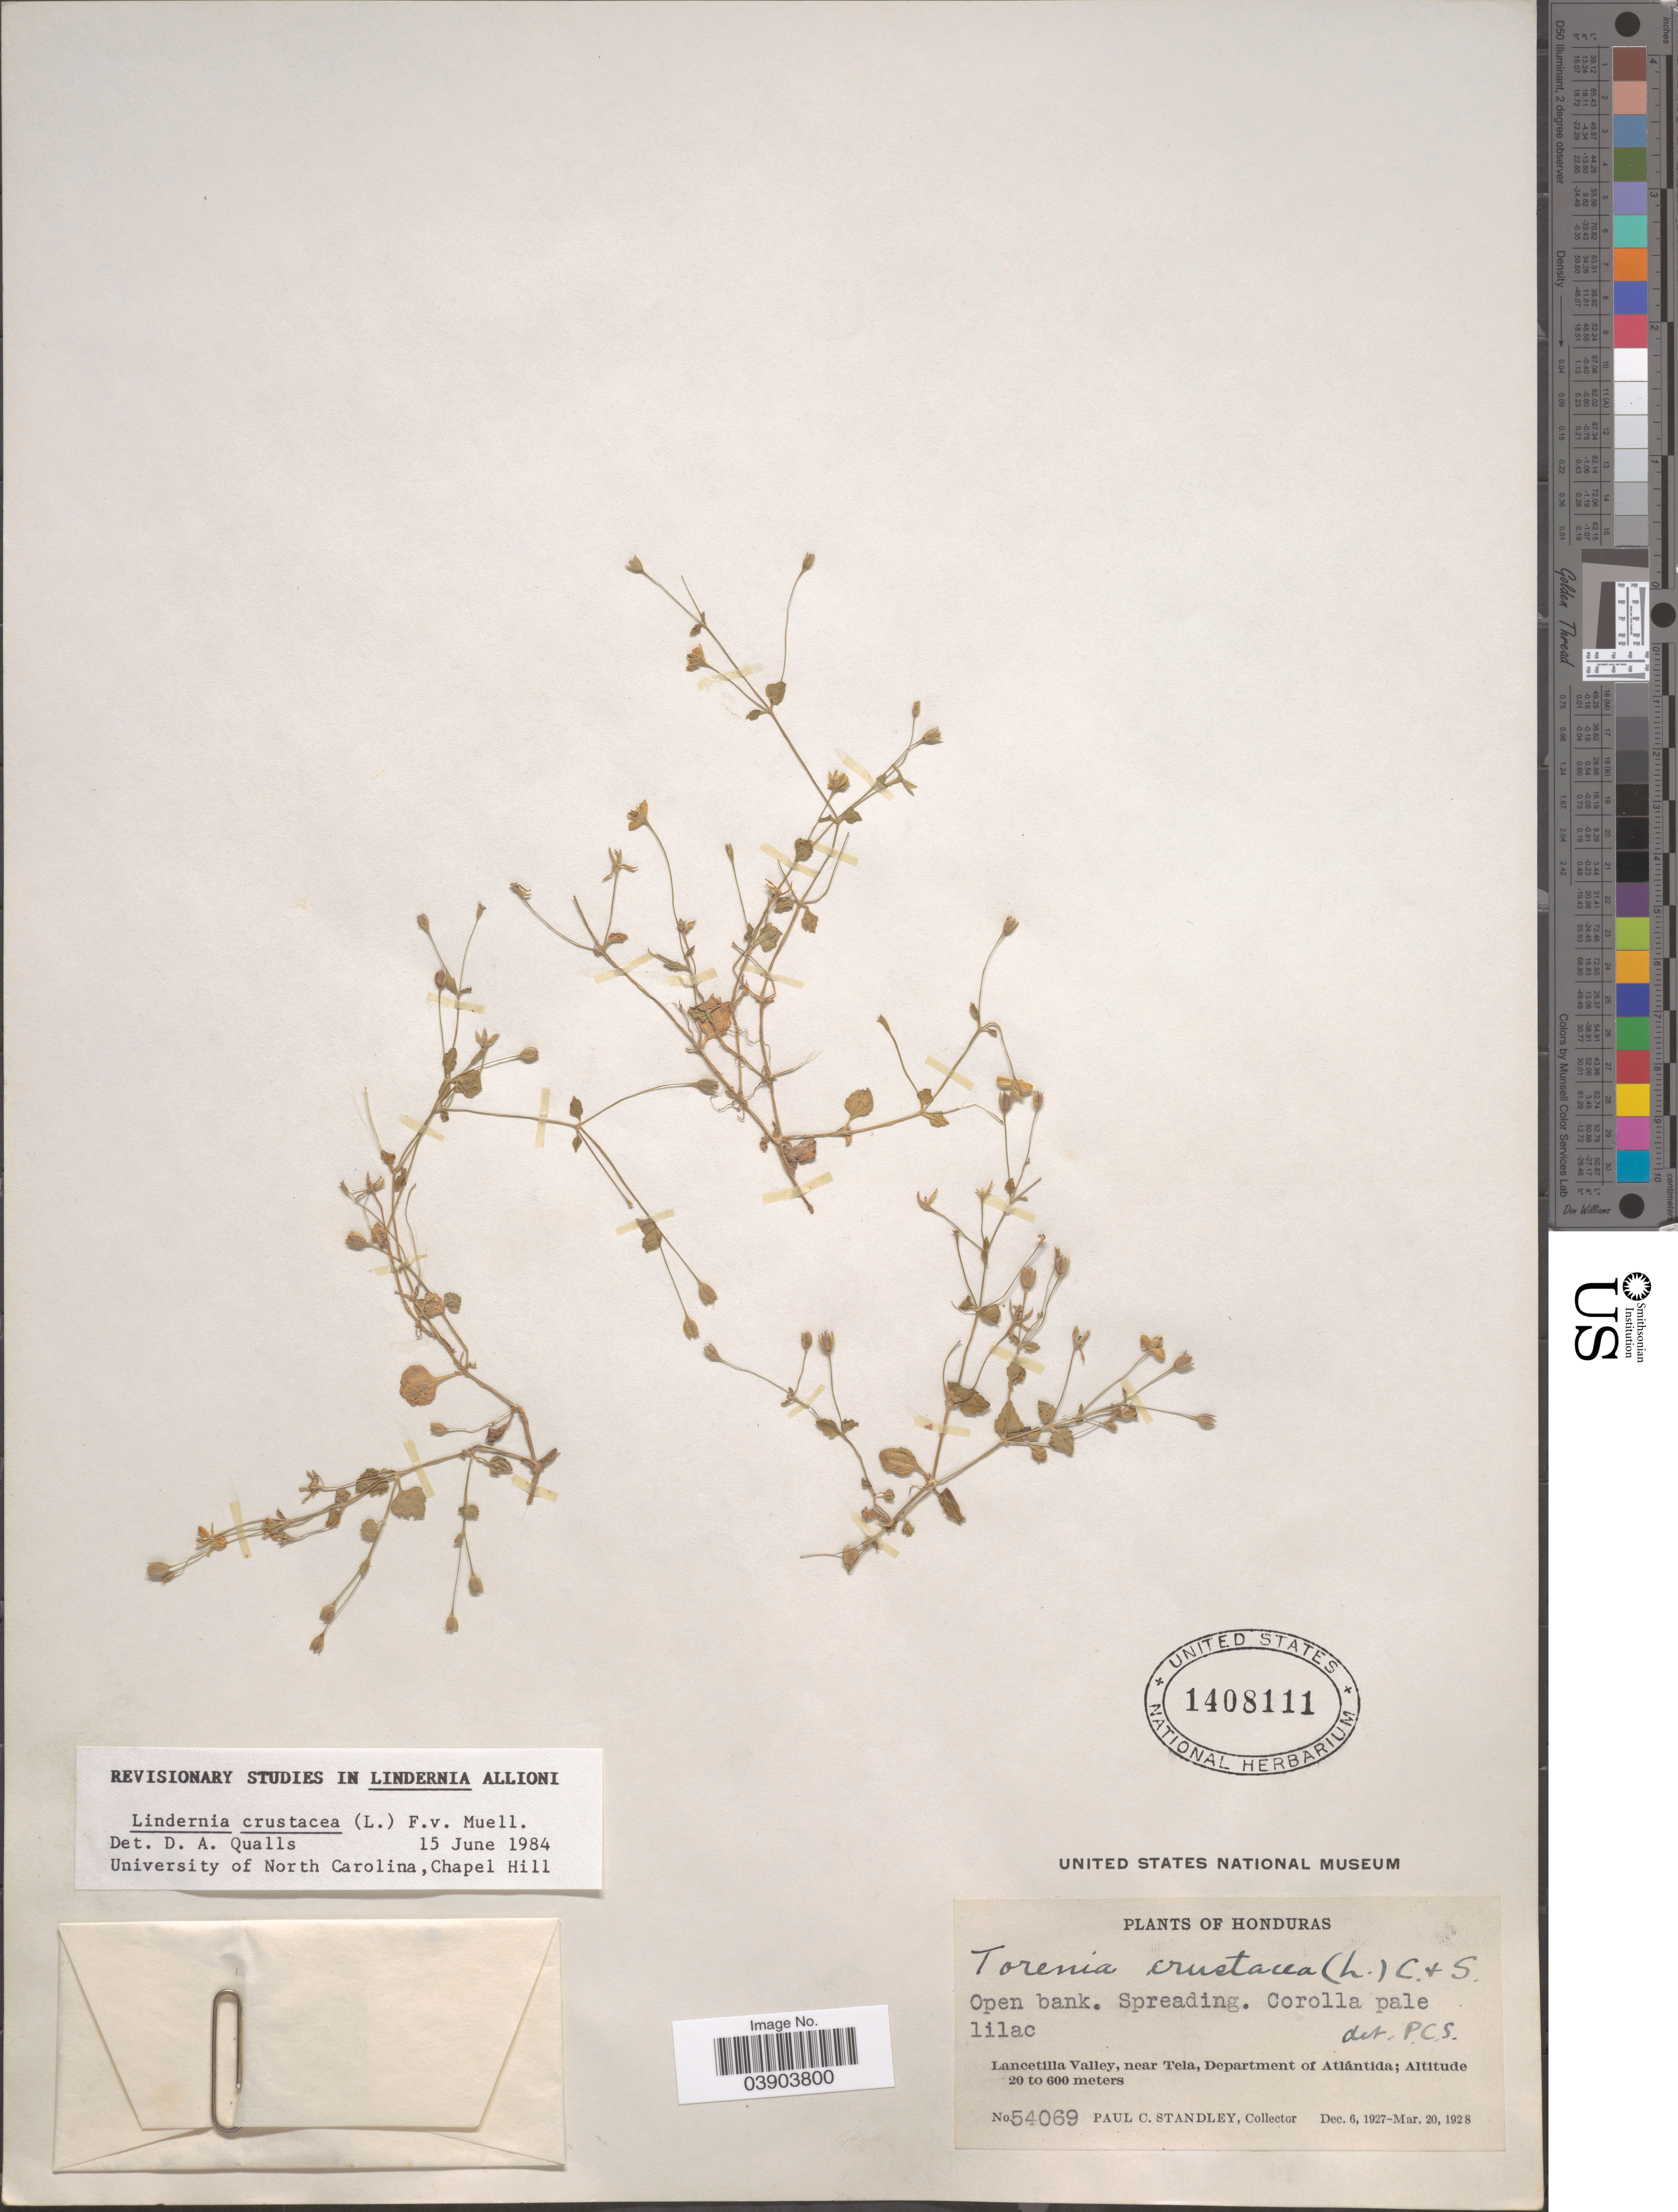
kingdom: Plantae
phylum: Tracheophyta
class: Magnoliopsida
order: Lamiales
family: Linderniaceae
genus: Lindernia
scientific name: Lindernia crustacea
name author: (L.) F. Muell.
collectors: P. C. Standley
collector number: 54069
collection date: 1927-12-06/1928-03-20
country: Honduras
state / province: Atlantida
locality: Lancetilla Valley, near Tela, Department of Atántida.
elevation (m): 20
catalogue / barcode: US 1408111